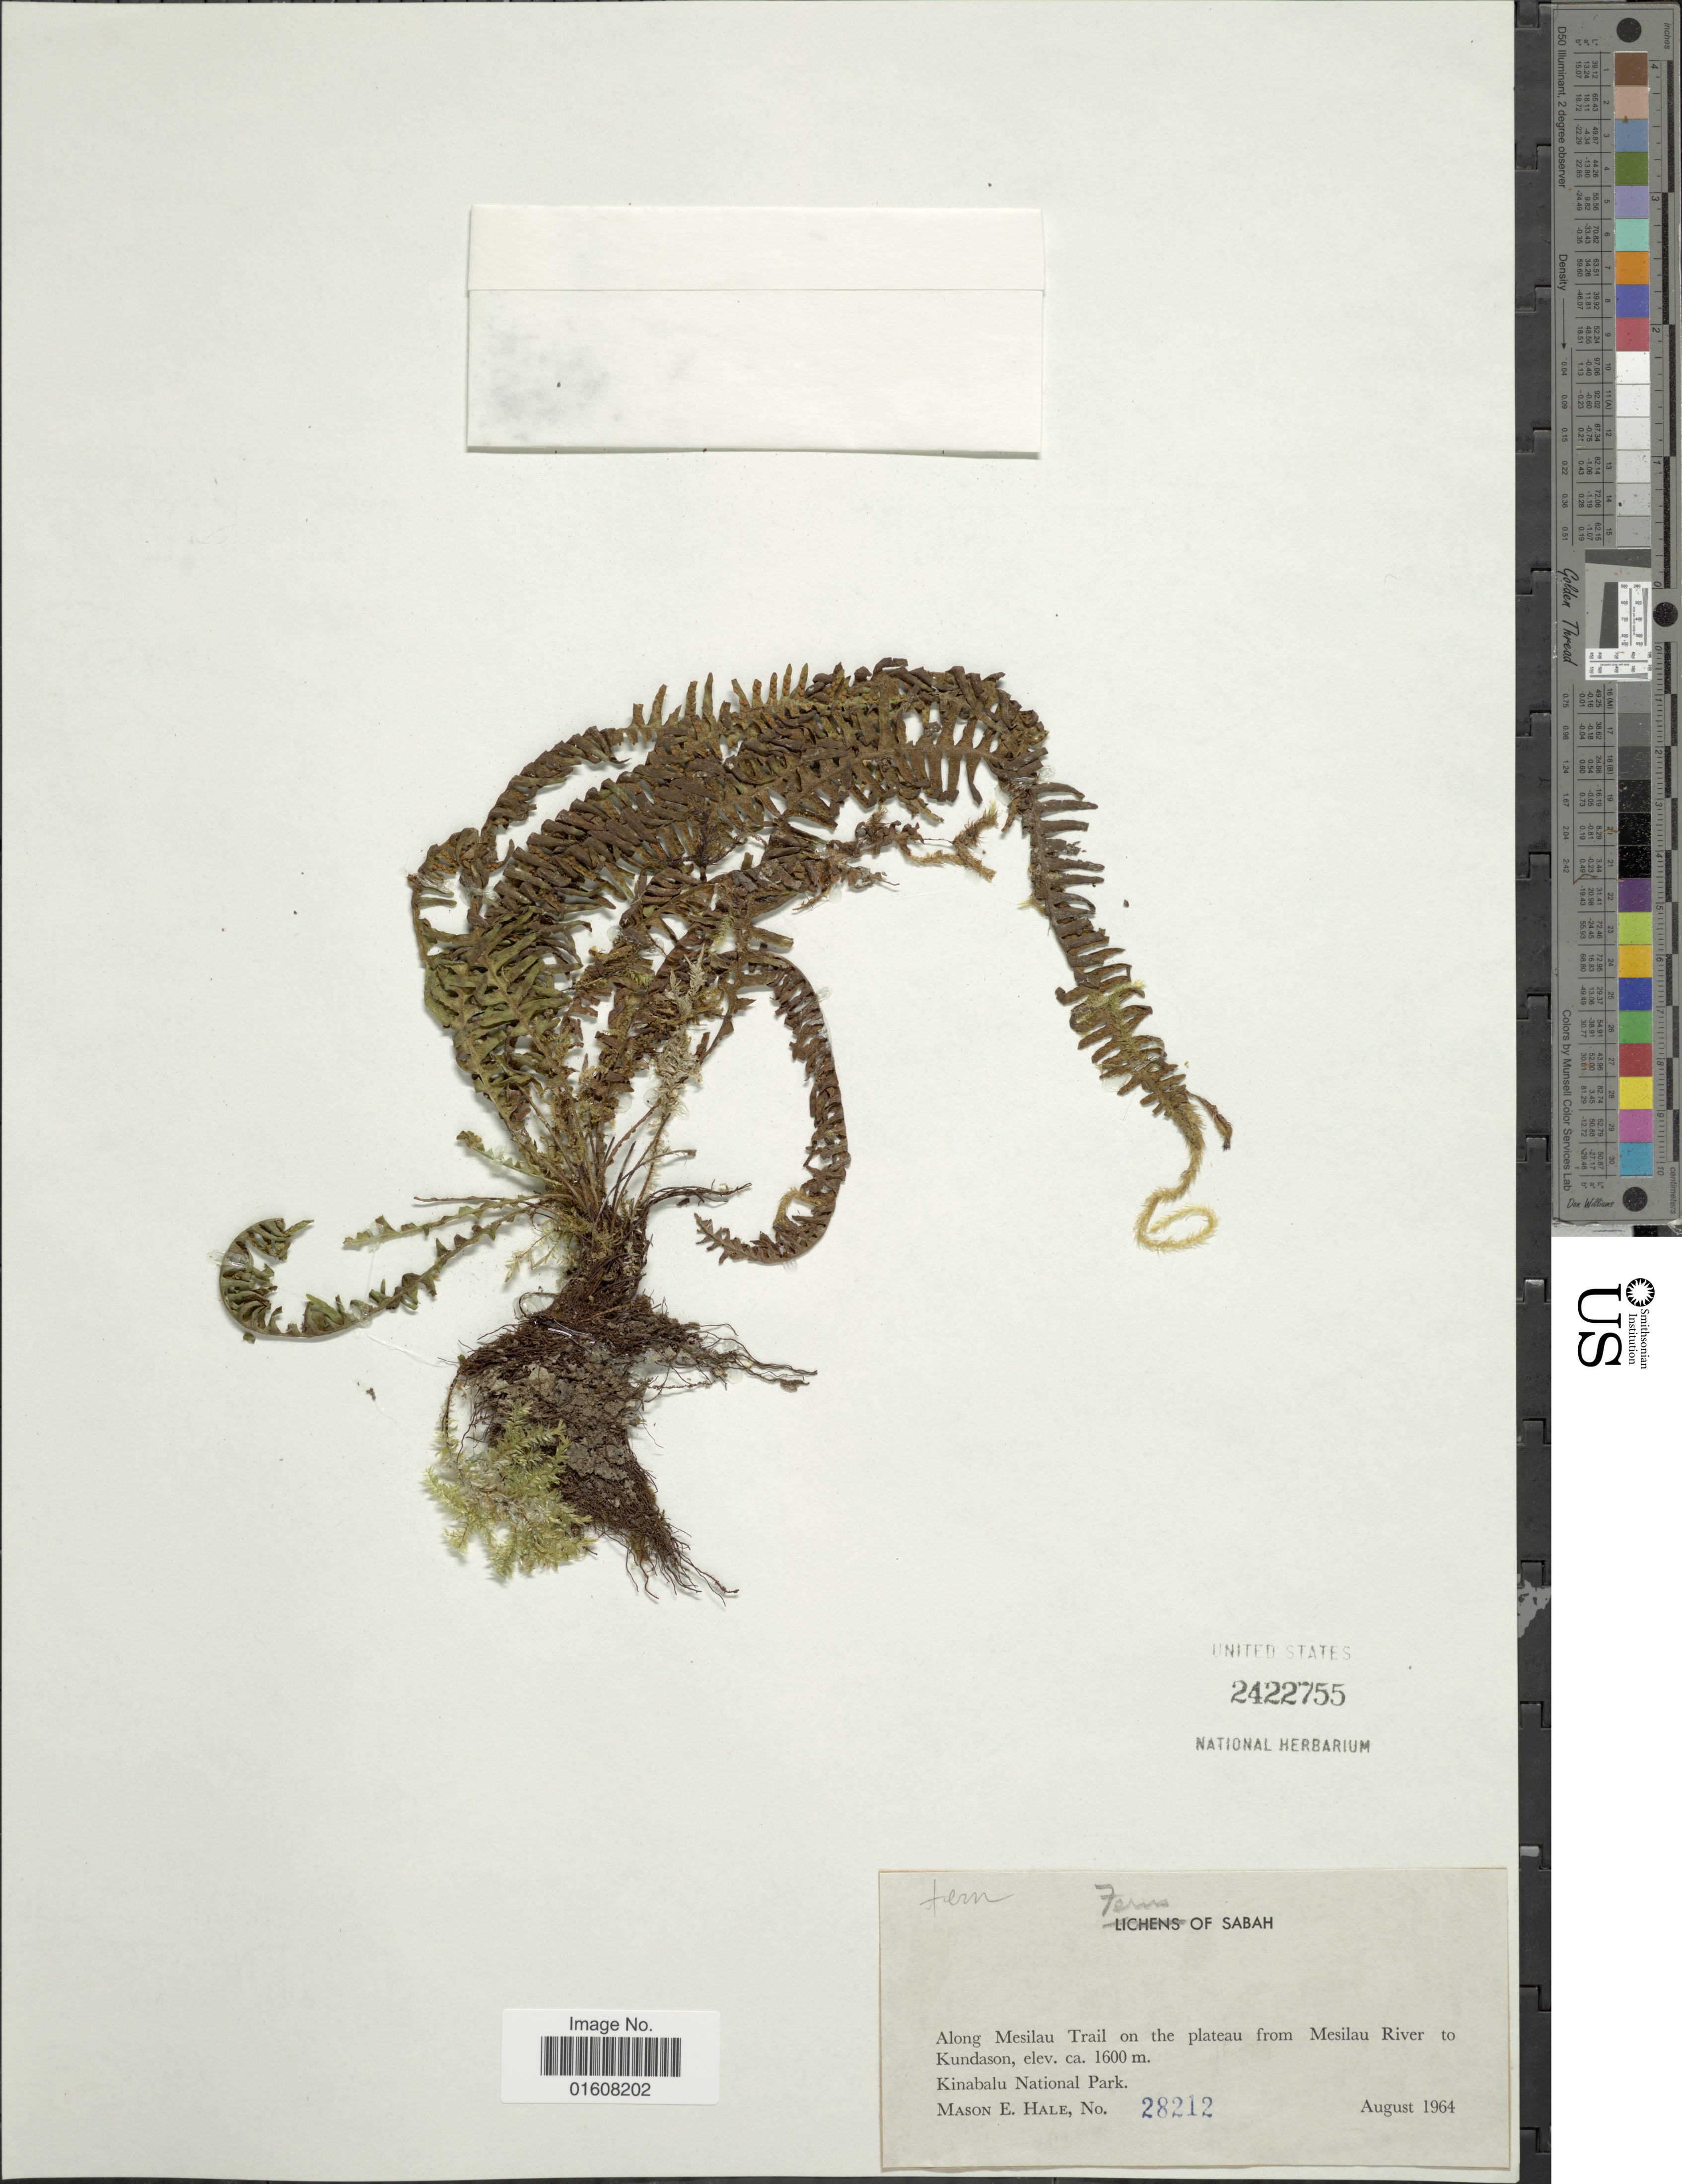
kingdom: Plantae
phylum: Tracheophyta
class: Polypodiopsida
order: Polypodiales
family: Polypodiaceae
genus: Grammitis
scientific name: Grammitis sp.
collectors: M. Hale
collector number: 28212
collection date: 1964-08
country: Malaysia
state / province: Sabah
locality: Along Mesilau Trail on the plateau from Mesilau River to Kundason. Kinabalu National Park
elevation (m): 1600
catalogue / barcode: US 2422755